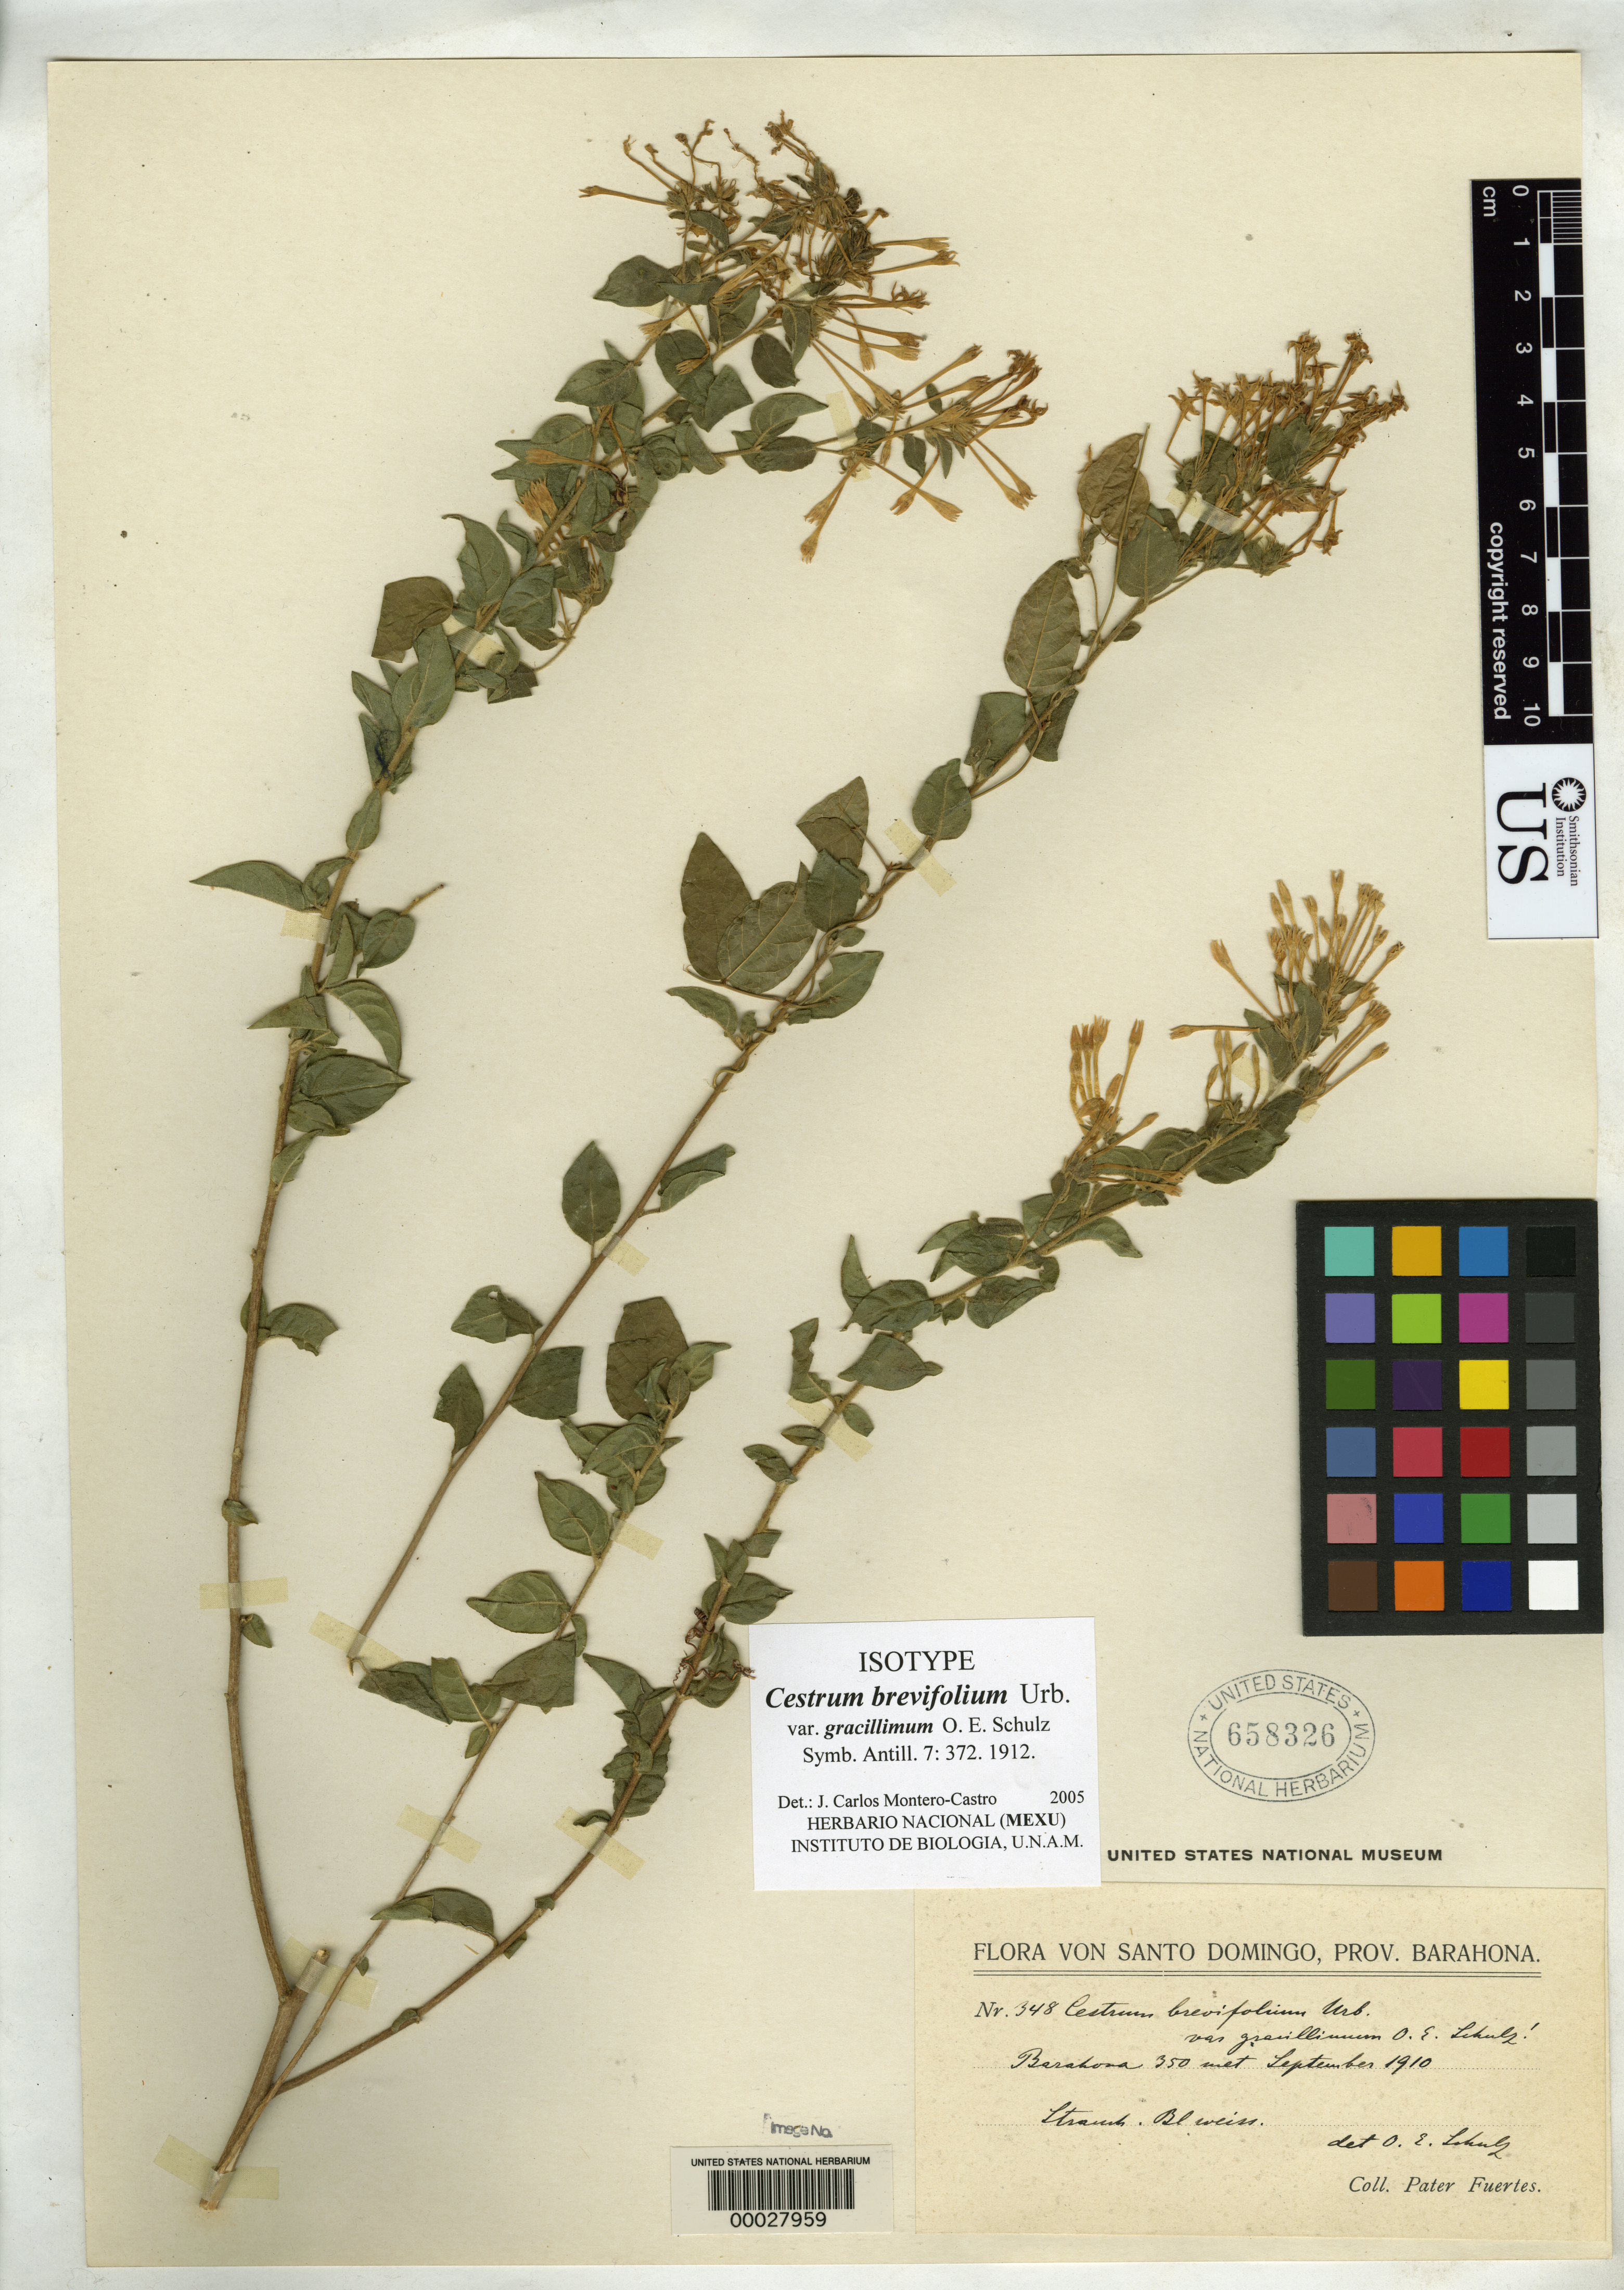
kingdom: Plantae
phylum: Tracheophyta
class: Magnoliopsida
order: Solanales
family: Solanaceae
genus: Cestrum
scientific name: Cestrum brevifolium var. gracillimum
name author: O.E. Schulz in Urb.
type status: Isotype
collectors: M. D. Fuertes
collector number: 348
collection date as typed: Sep 1910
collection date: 1910-09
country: Dominican Republic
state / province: Barahona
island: Hispaniola Island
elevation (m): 350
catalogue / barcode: US 658326